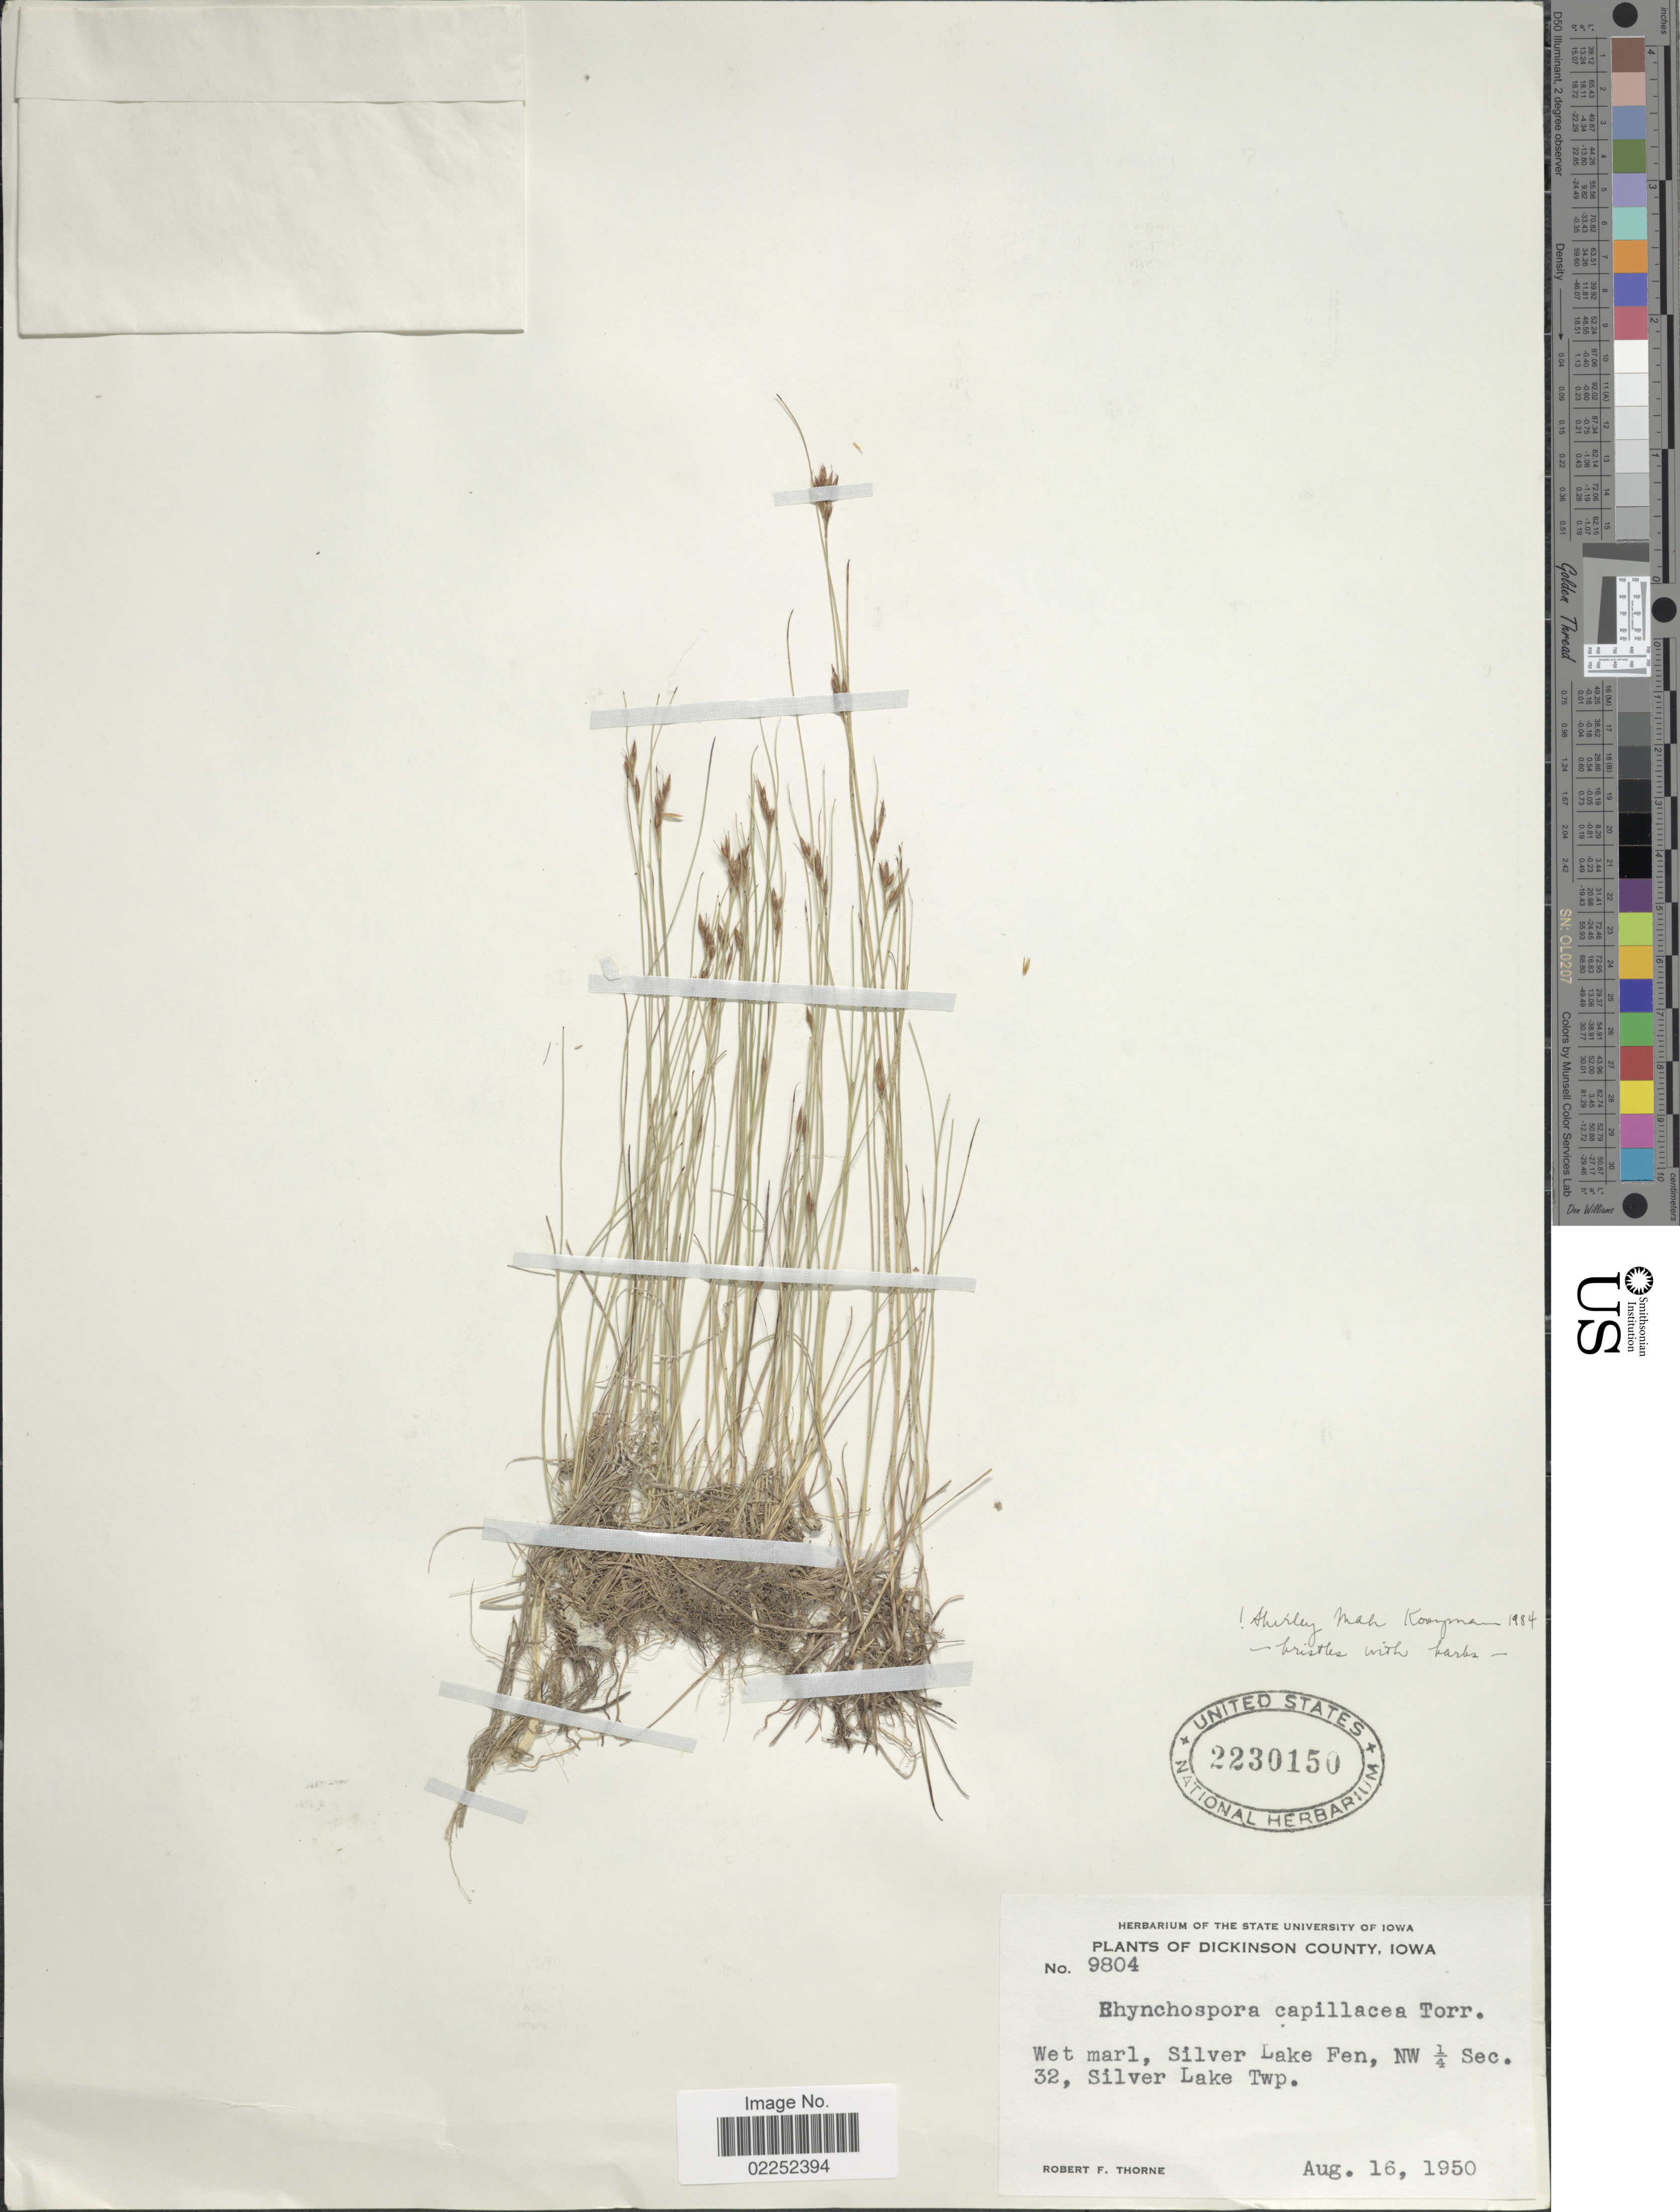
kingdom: Plantae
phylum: Tracheophyta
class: Liliopsida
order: Poales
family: Cyperaceae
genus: Rhynchospora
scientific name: Rhynchospora capillacea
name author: Torr.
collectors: R. F. Thorne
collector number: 9804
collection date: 1950-08-16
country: United States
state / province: Iowa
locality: Dickinson County, Wet marl, Silver Lake Fen, NW ¼ Sec. 32, Silver Lake Twp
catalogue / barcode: US 2230150